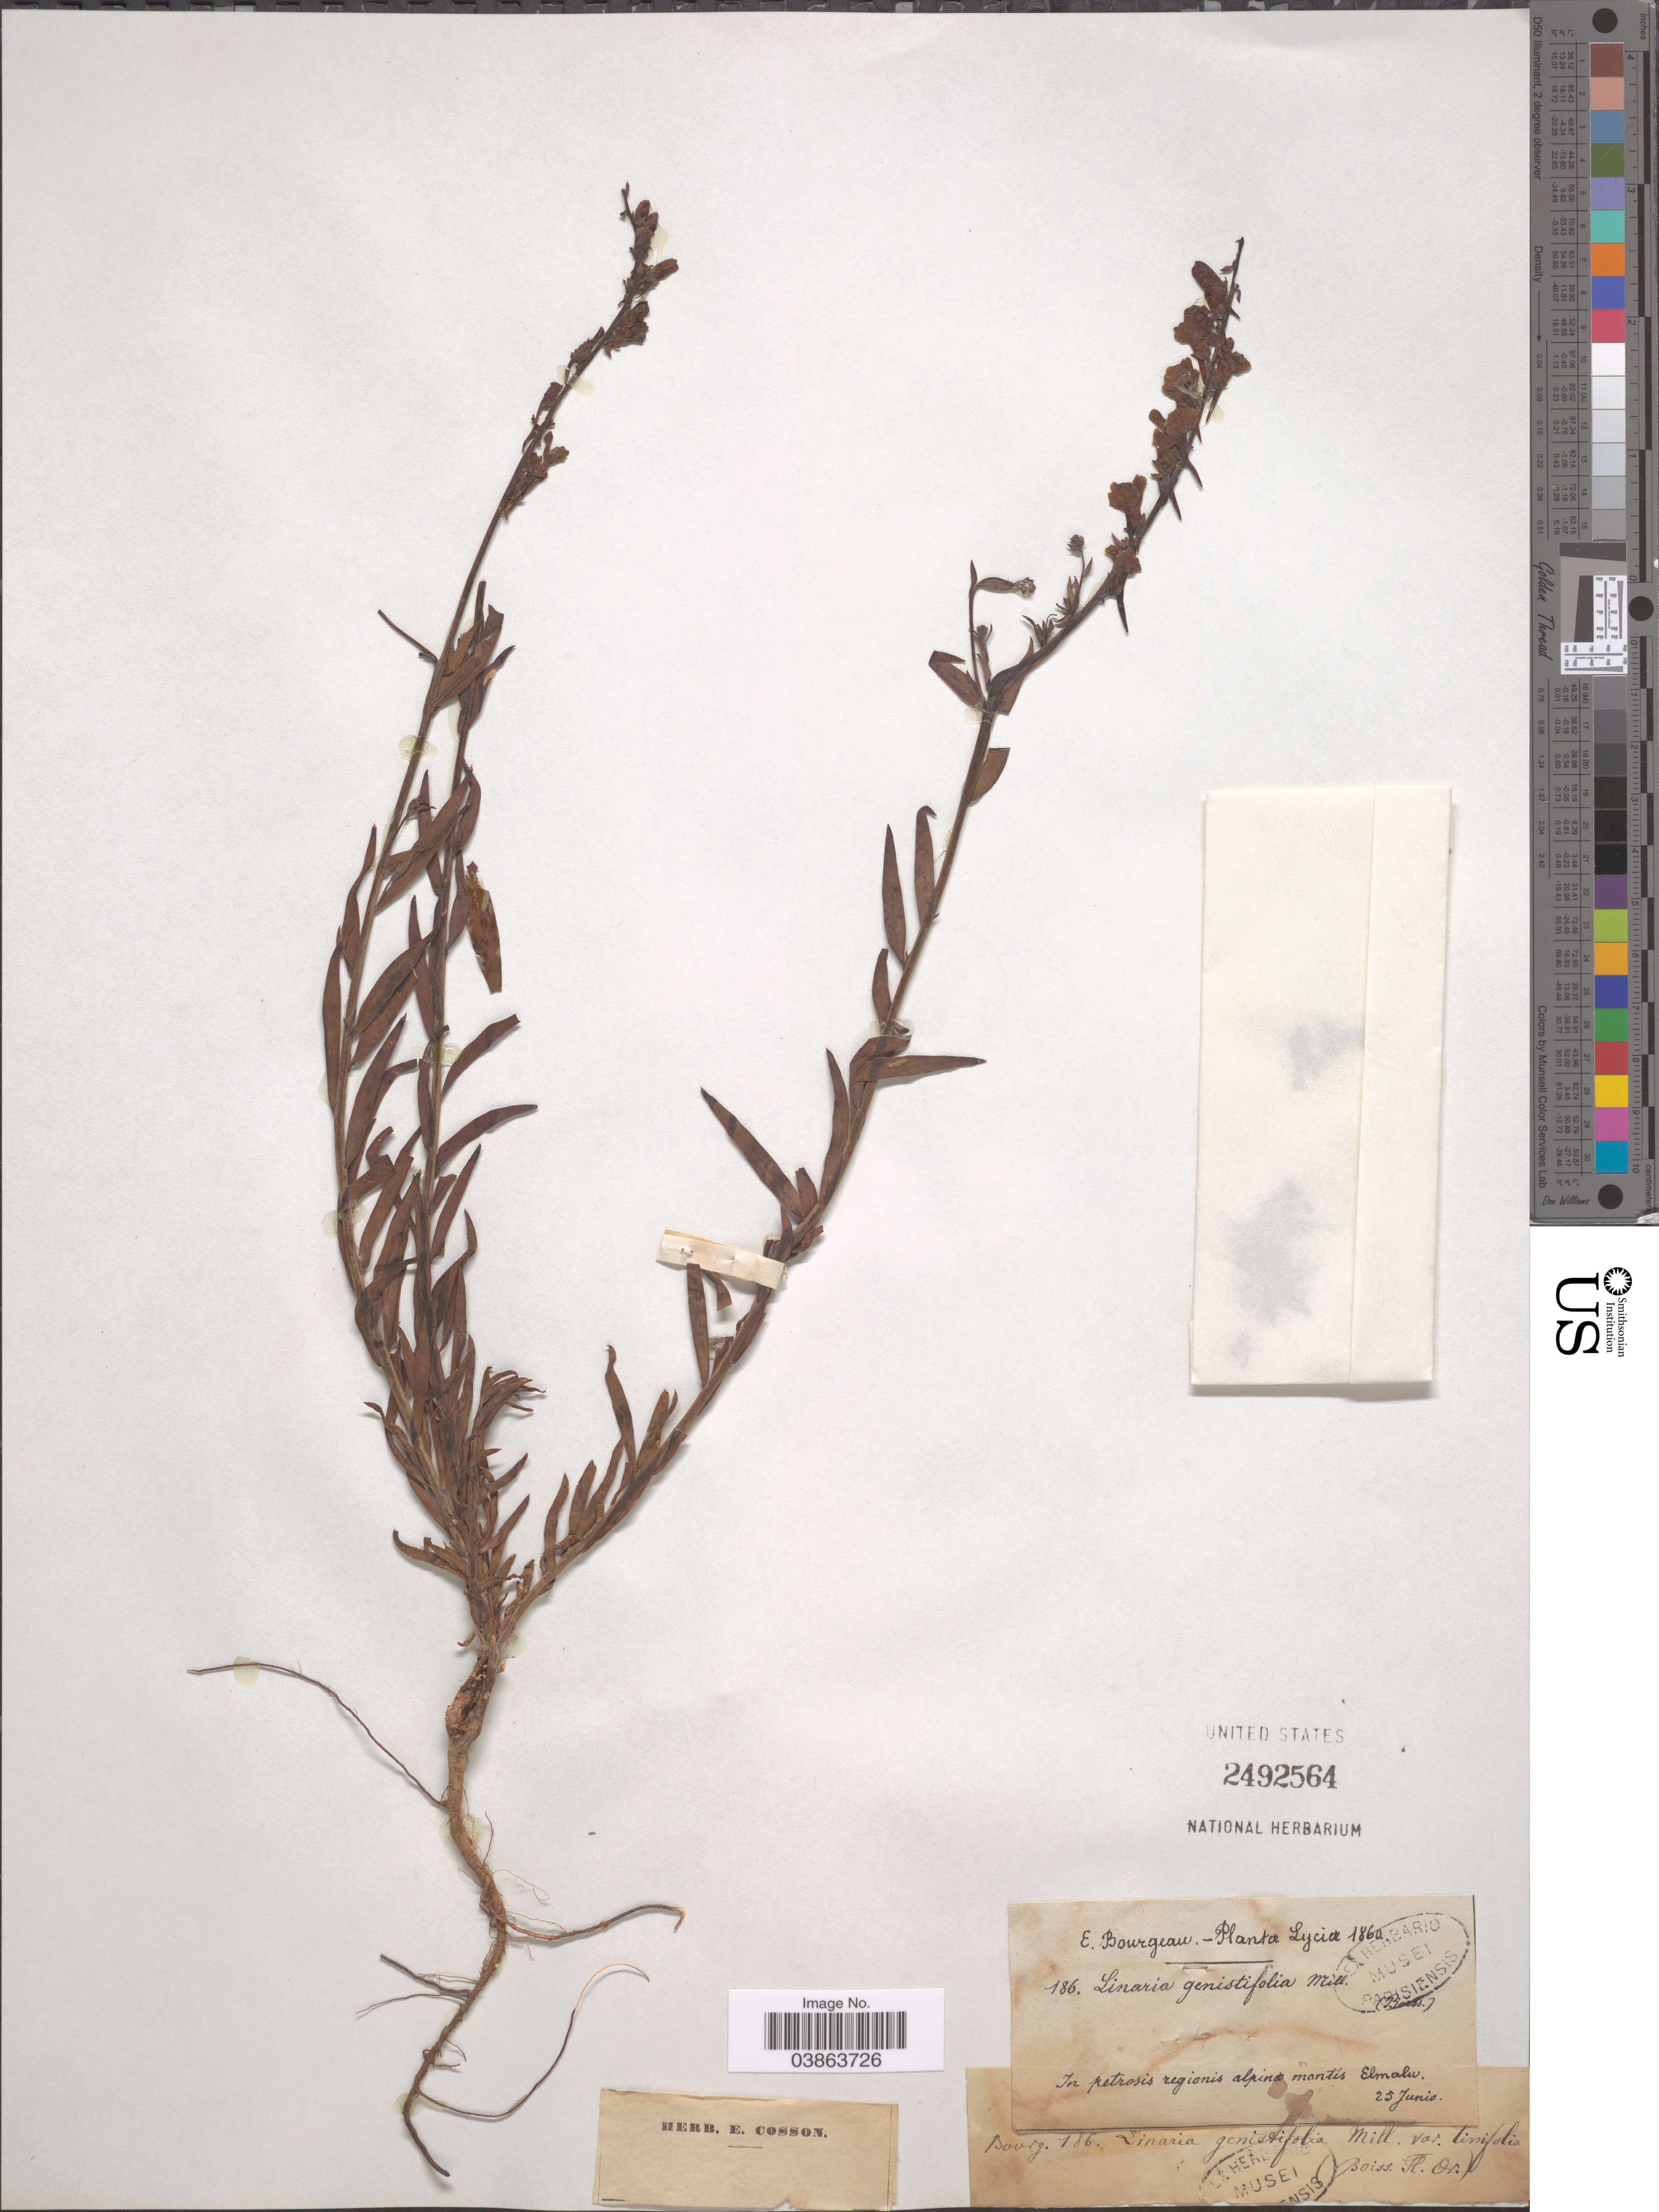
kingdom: Plantae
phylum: Tracheophyta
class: Magnoliopsida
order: Lamiales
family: Plantaginaceae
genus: Linaria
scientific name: Linaria genistifolia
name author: (L.) Mill.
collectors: E. Bourgeau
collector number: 186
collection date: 1860-06-25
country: Turkey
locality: Lyciæ. In petrosis regionis alpina montis Elmalu.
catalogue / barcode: US 2492564